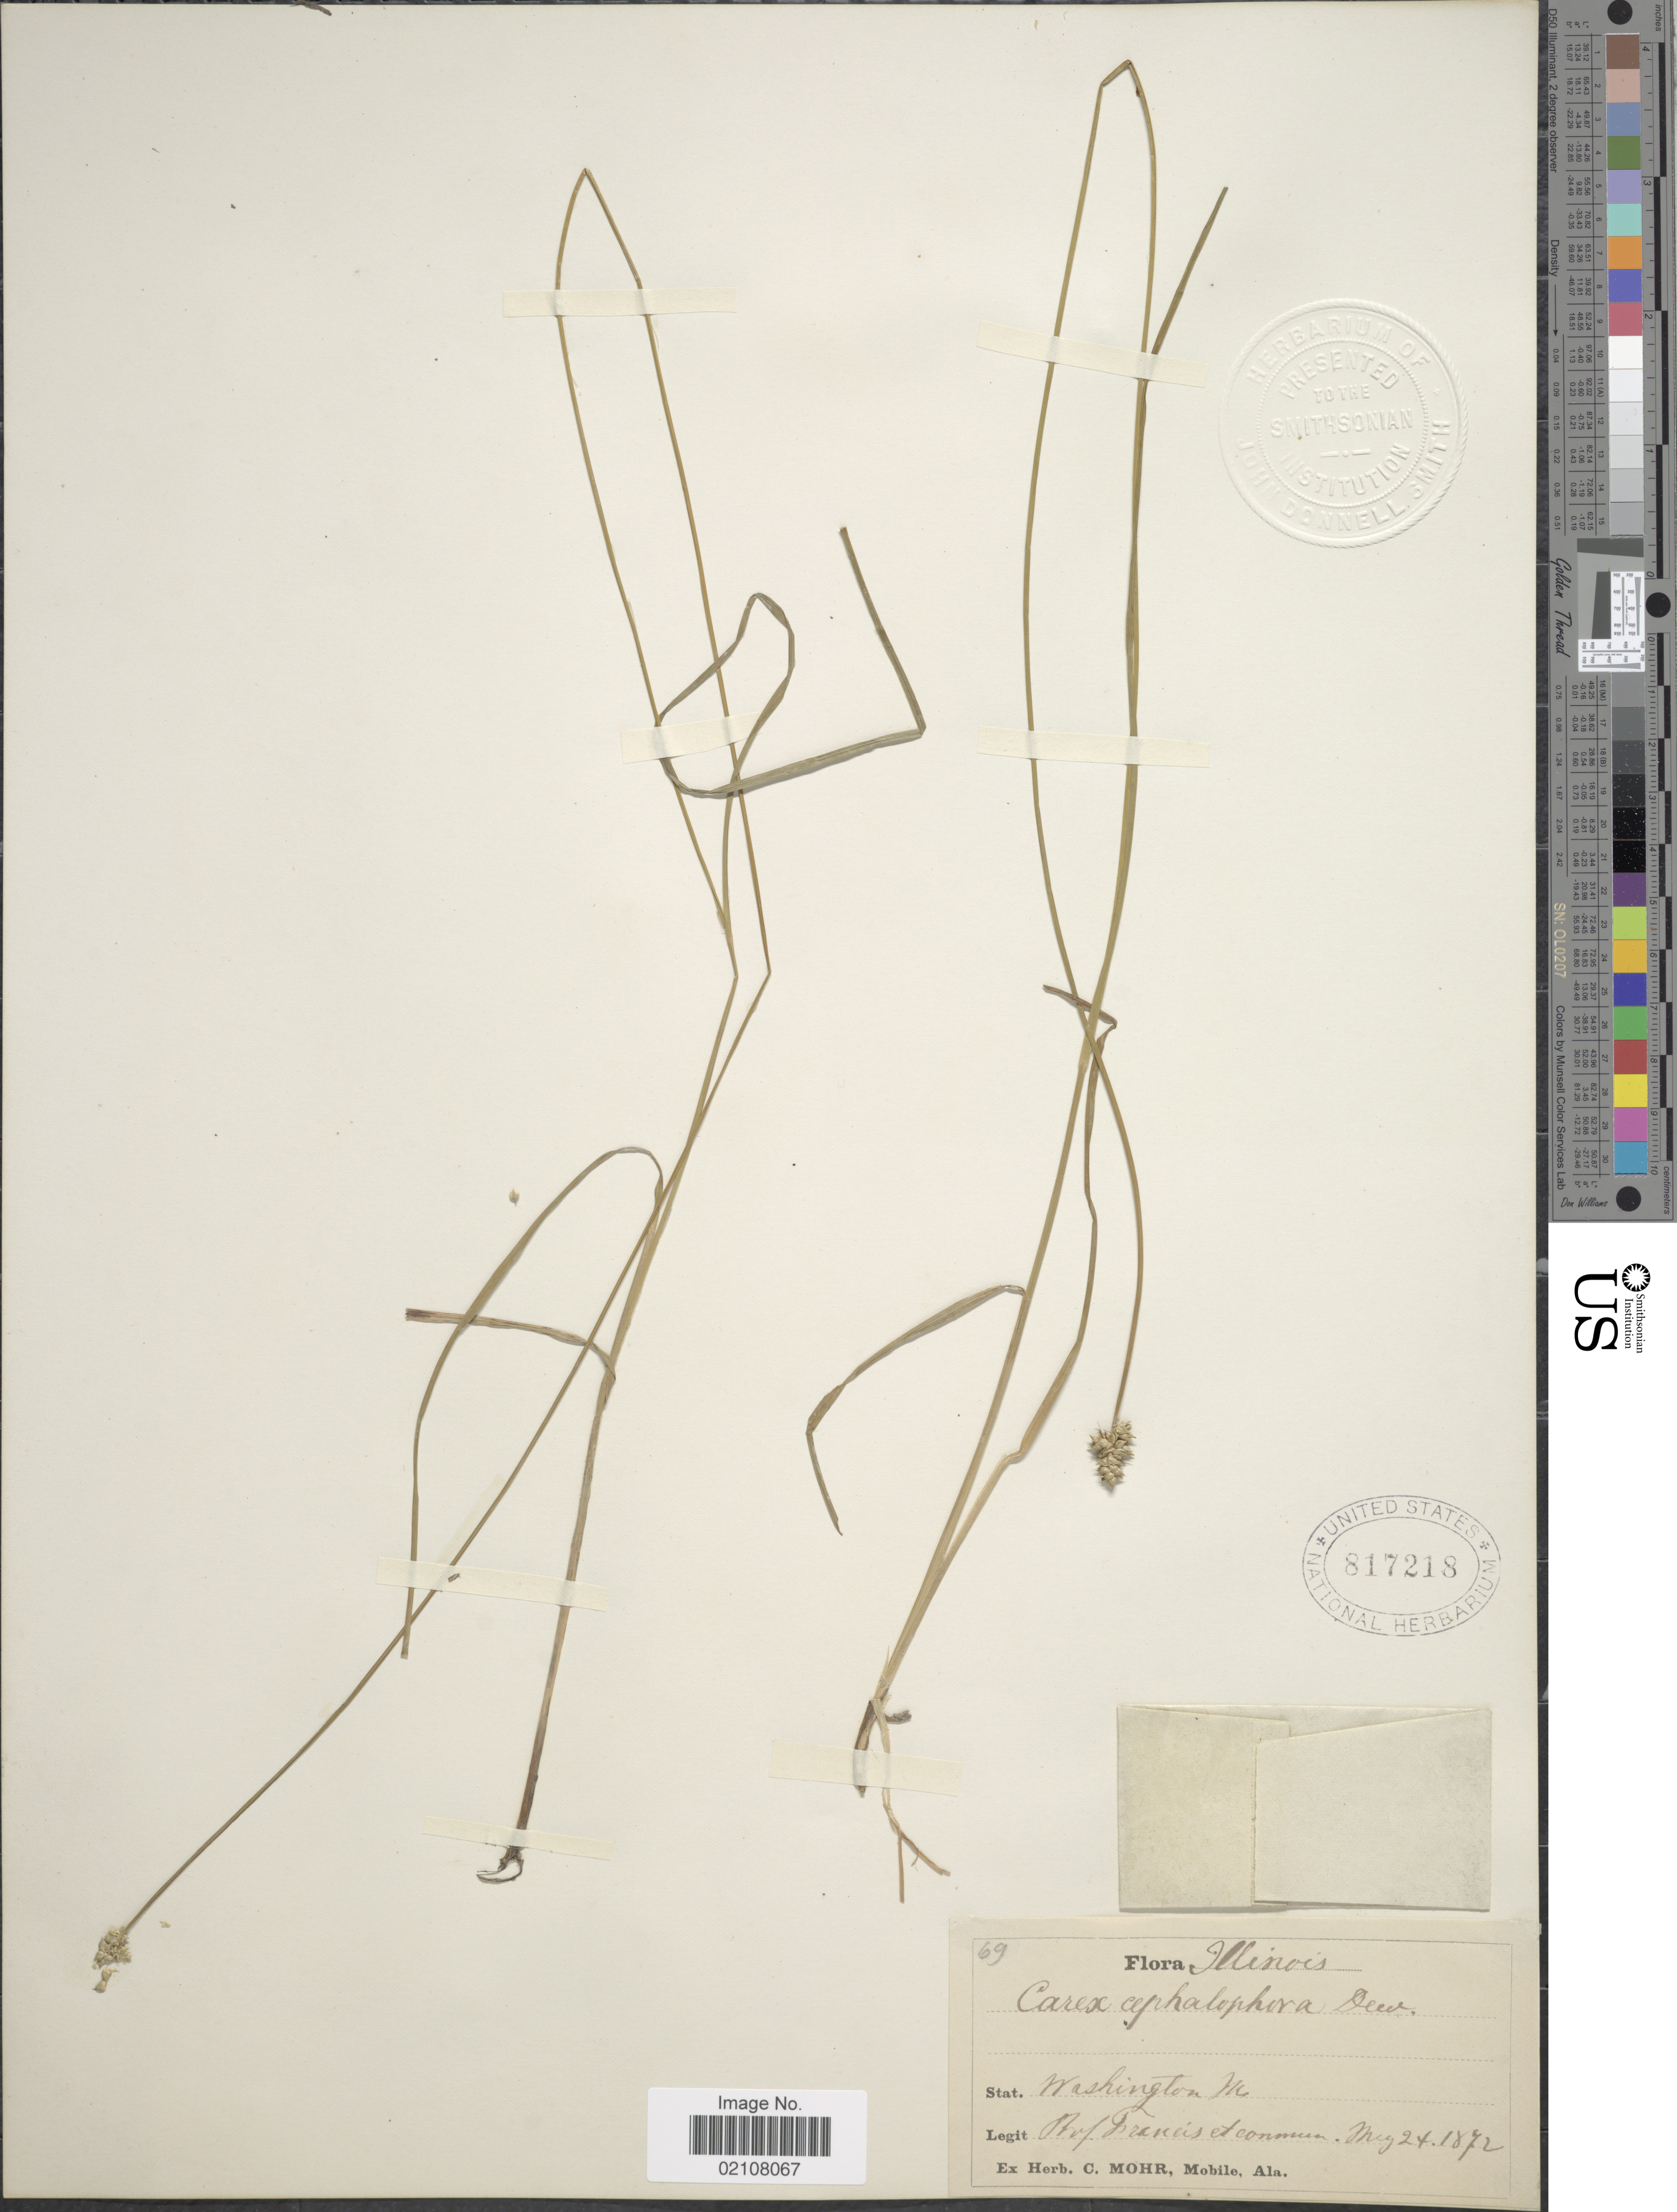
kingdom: Plantae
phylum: Tracheophyta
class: Liliopsida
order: Poales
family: Cyperaceae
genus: Carex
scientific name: Carex cephalophora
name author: Muhl. ex Willd.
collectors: F & et al.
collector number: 69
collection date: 1872-05-24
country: United States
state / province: Illinois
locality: Washington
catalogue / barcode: US 817218